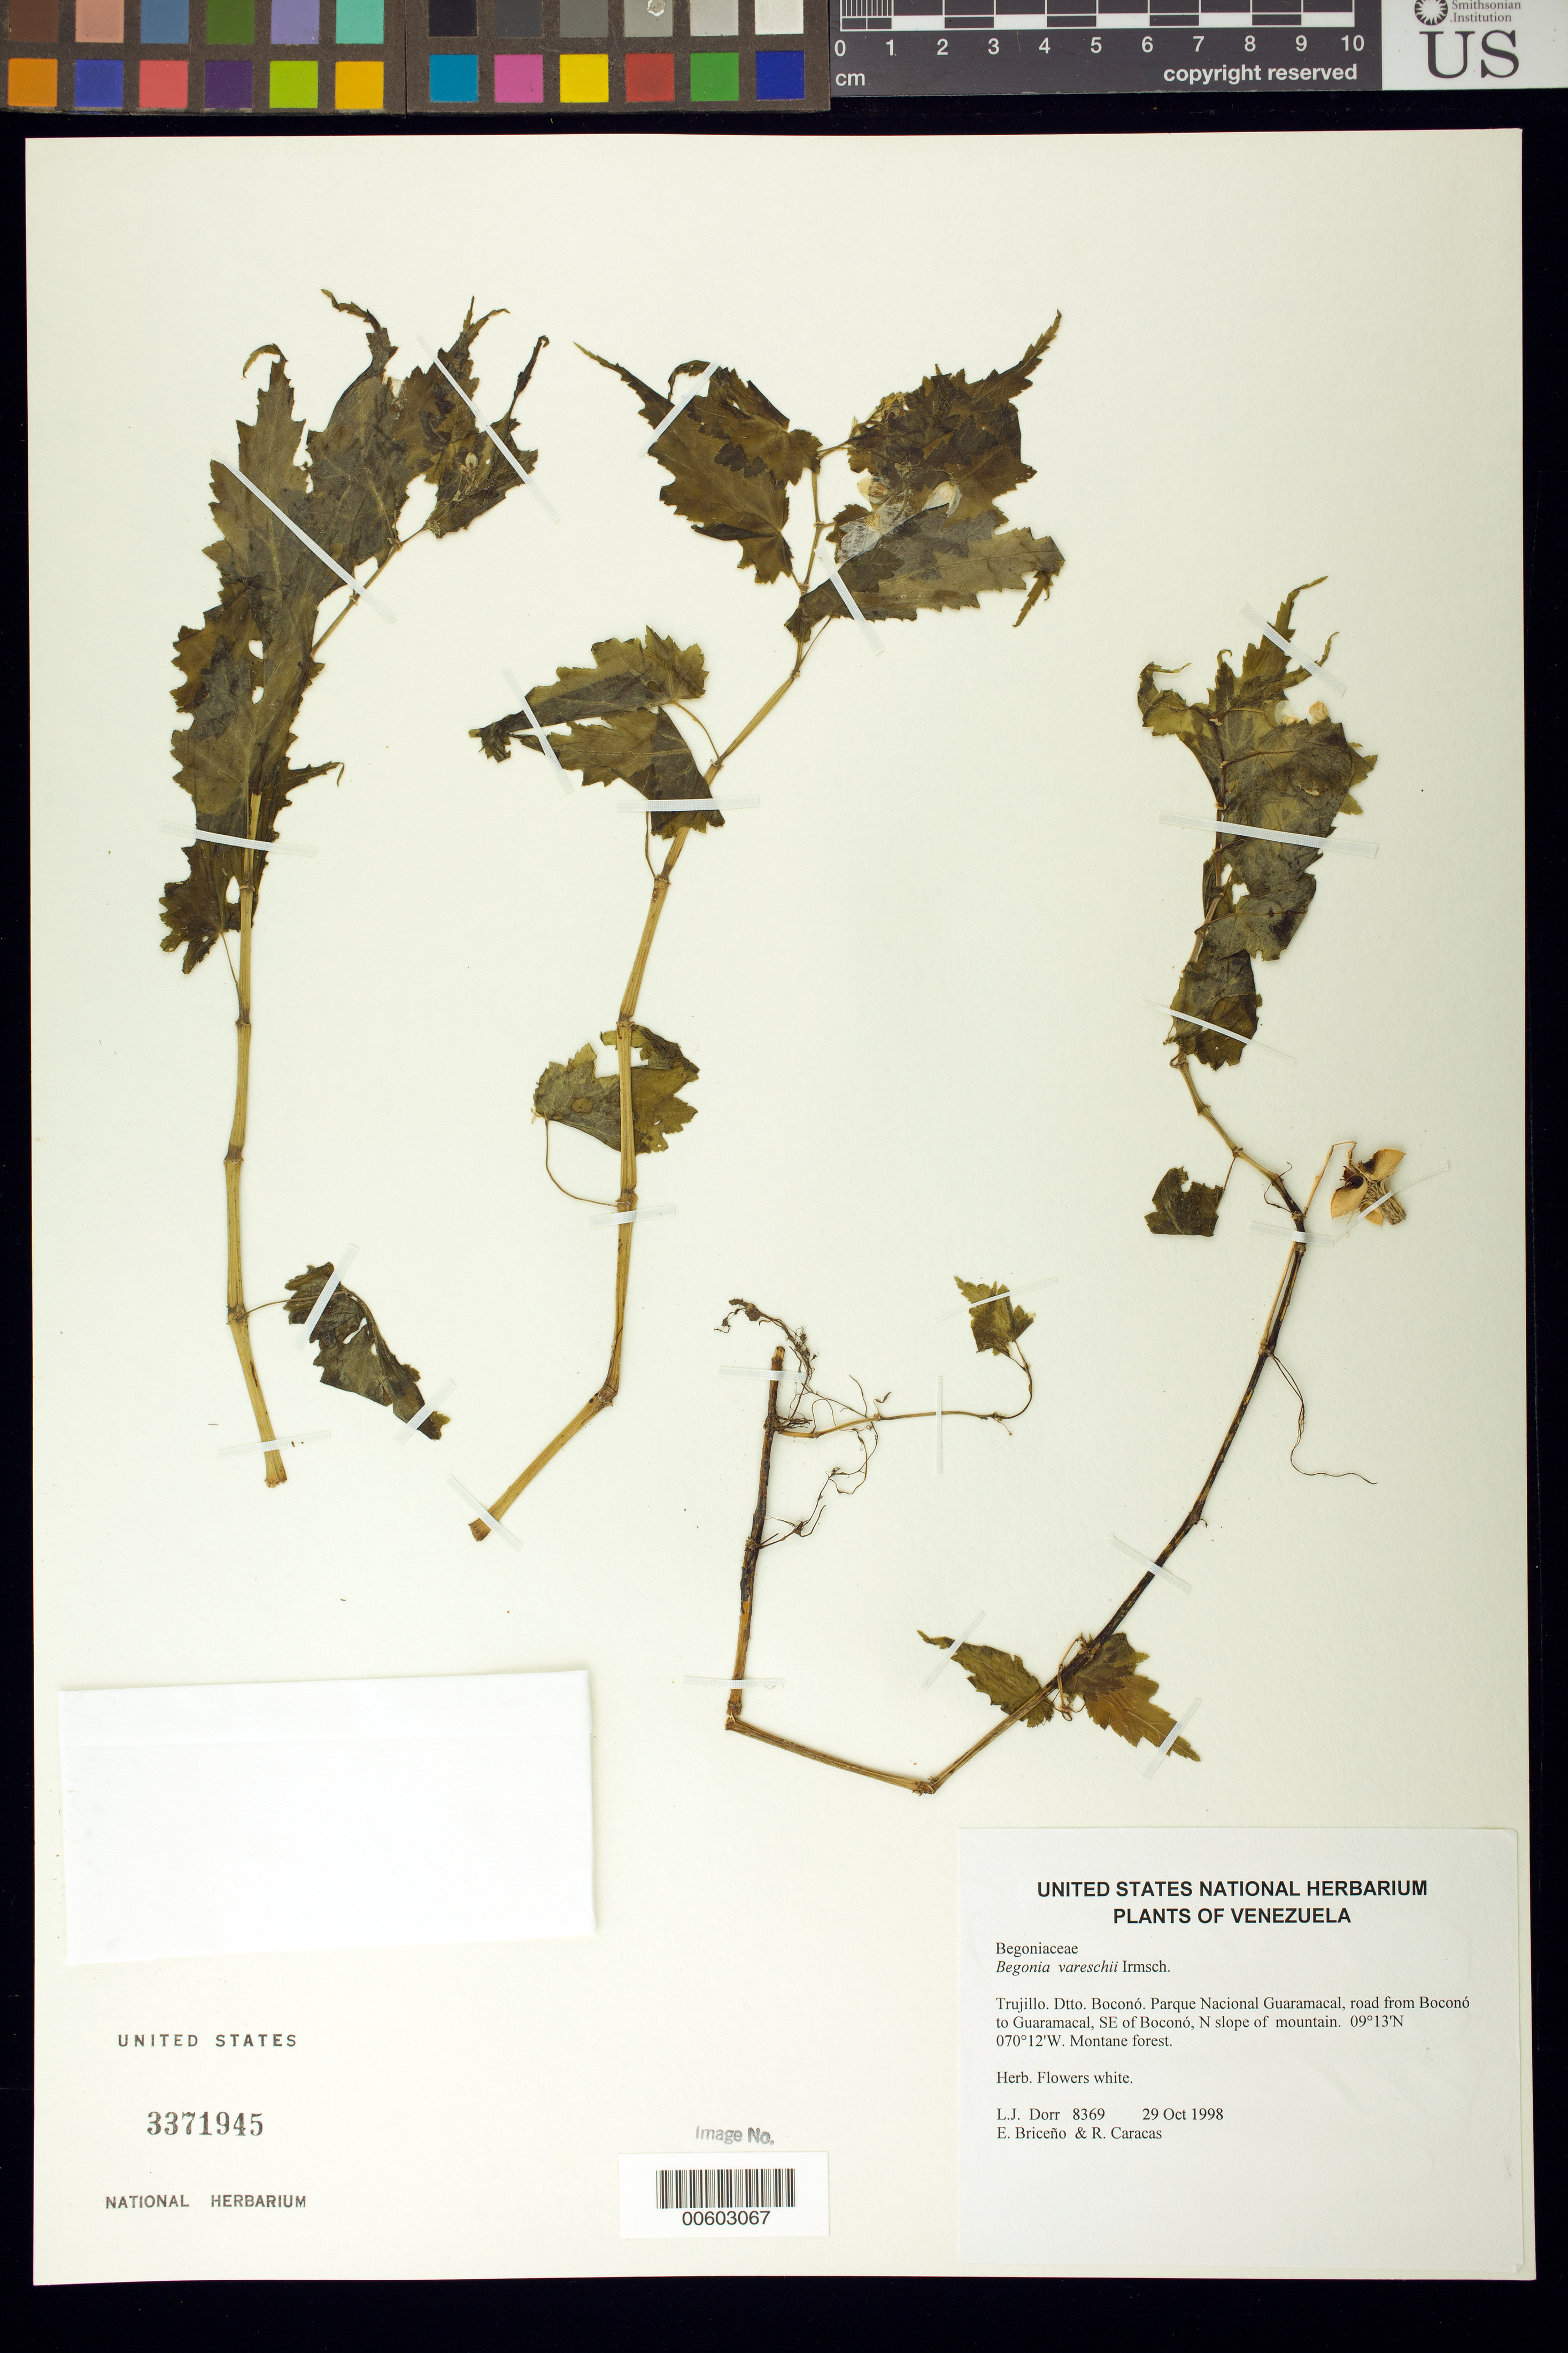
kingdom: Plantae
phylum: Tracheophyta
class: Magnoliopsida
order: Cucurbitales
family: Begoniaceae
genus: Begonia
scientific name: Begonia vareschii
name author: Irmsch.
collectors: L. J. Dorr, E. Briceño & R. Caracas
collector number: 8369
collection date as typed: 29 Oct 1998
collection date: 1998-10-29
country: Venezuela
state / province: Trujillo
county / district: Boconó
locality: Parque Nacional Guaramacal, road from Boconó to Guaramacal, SE of Boconó, N slope of mountain.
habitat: Montane forest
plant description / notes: F, NY, PORT, US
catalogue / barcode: US 3371945